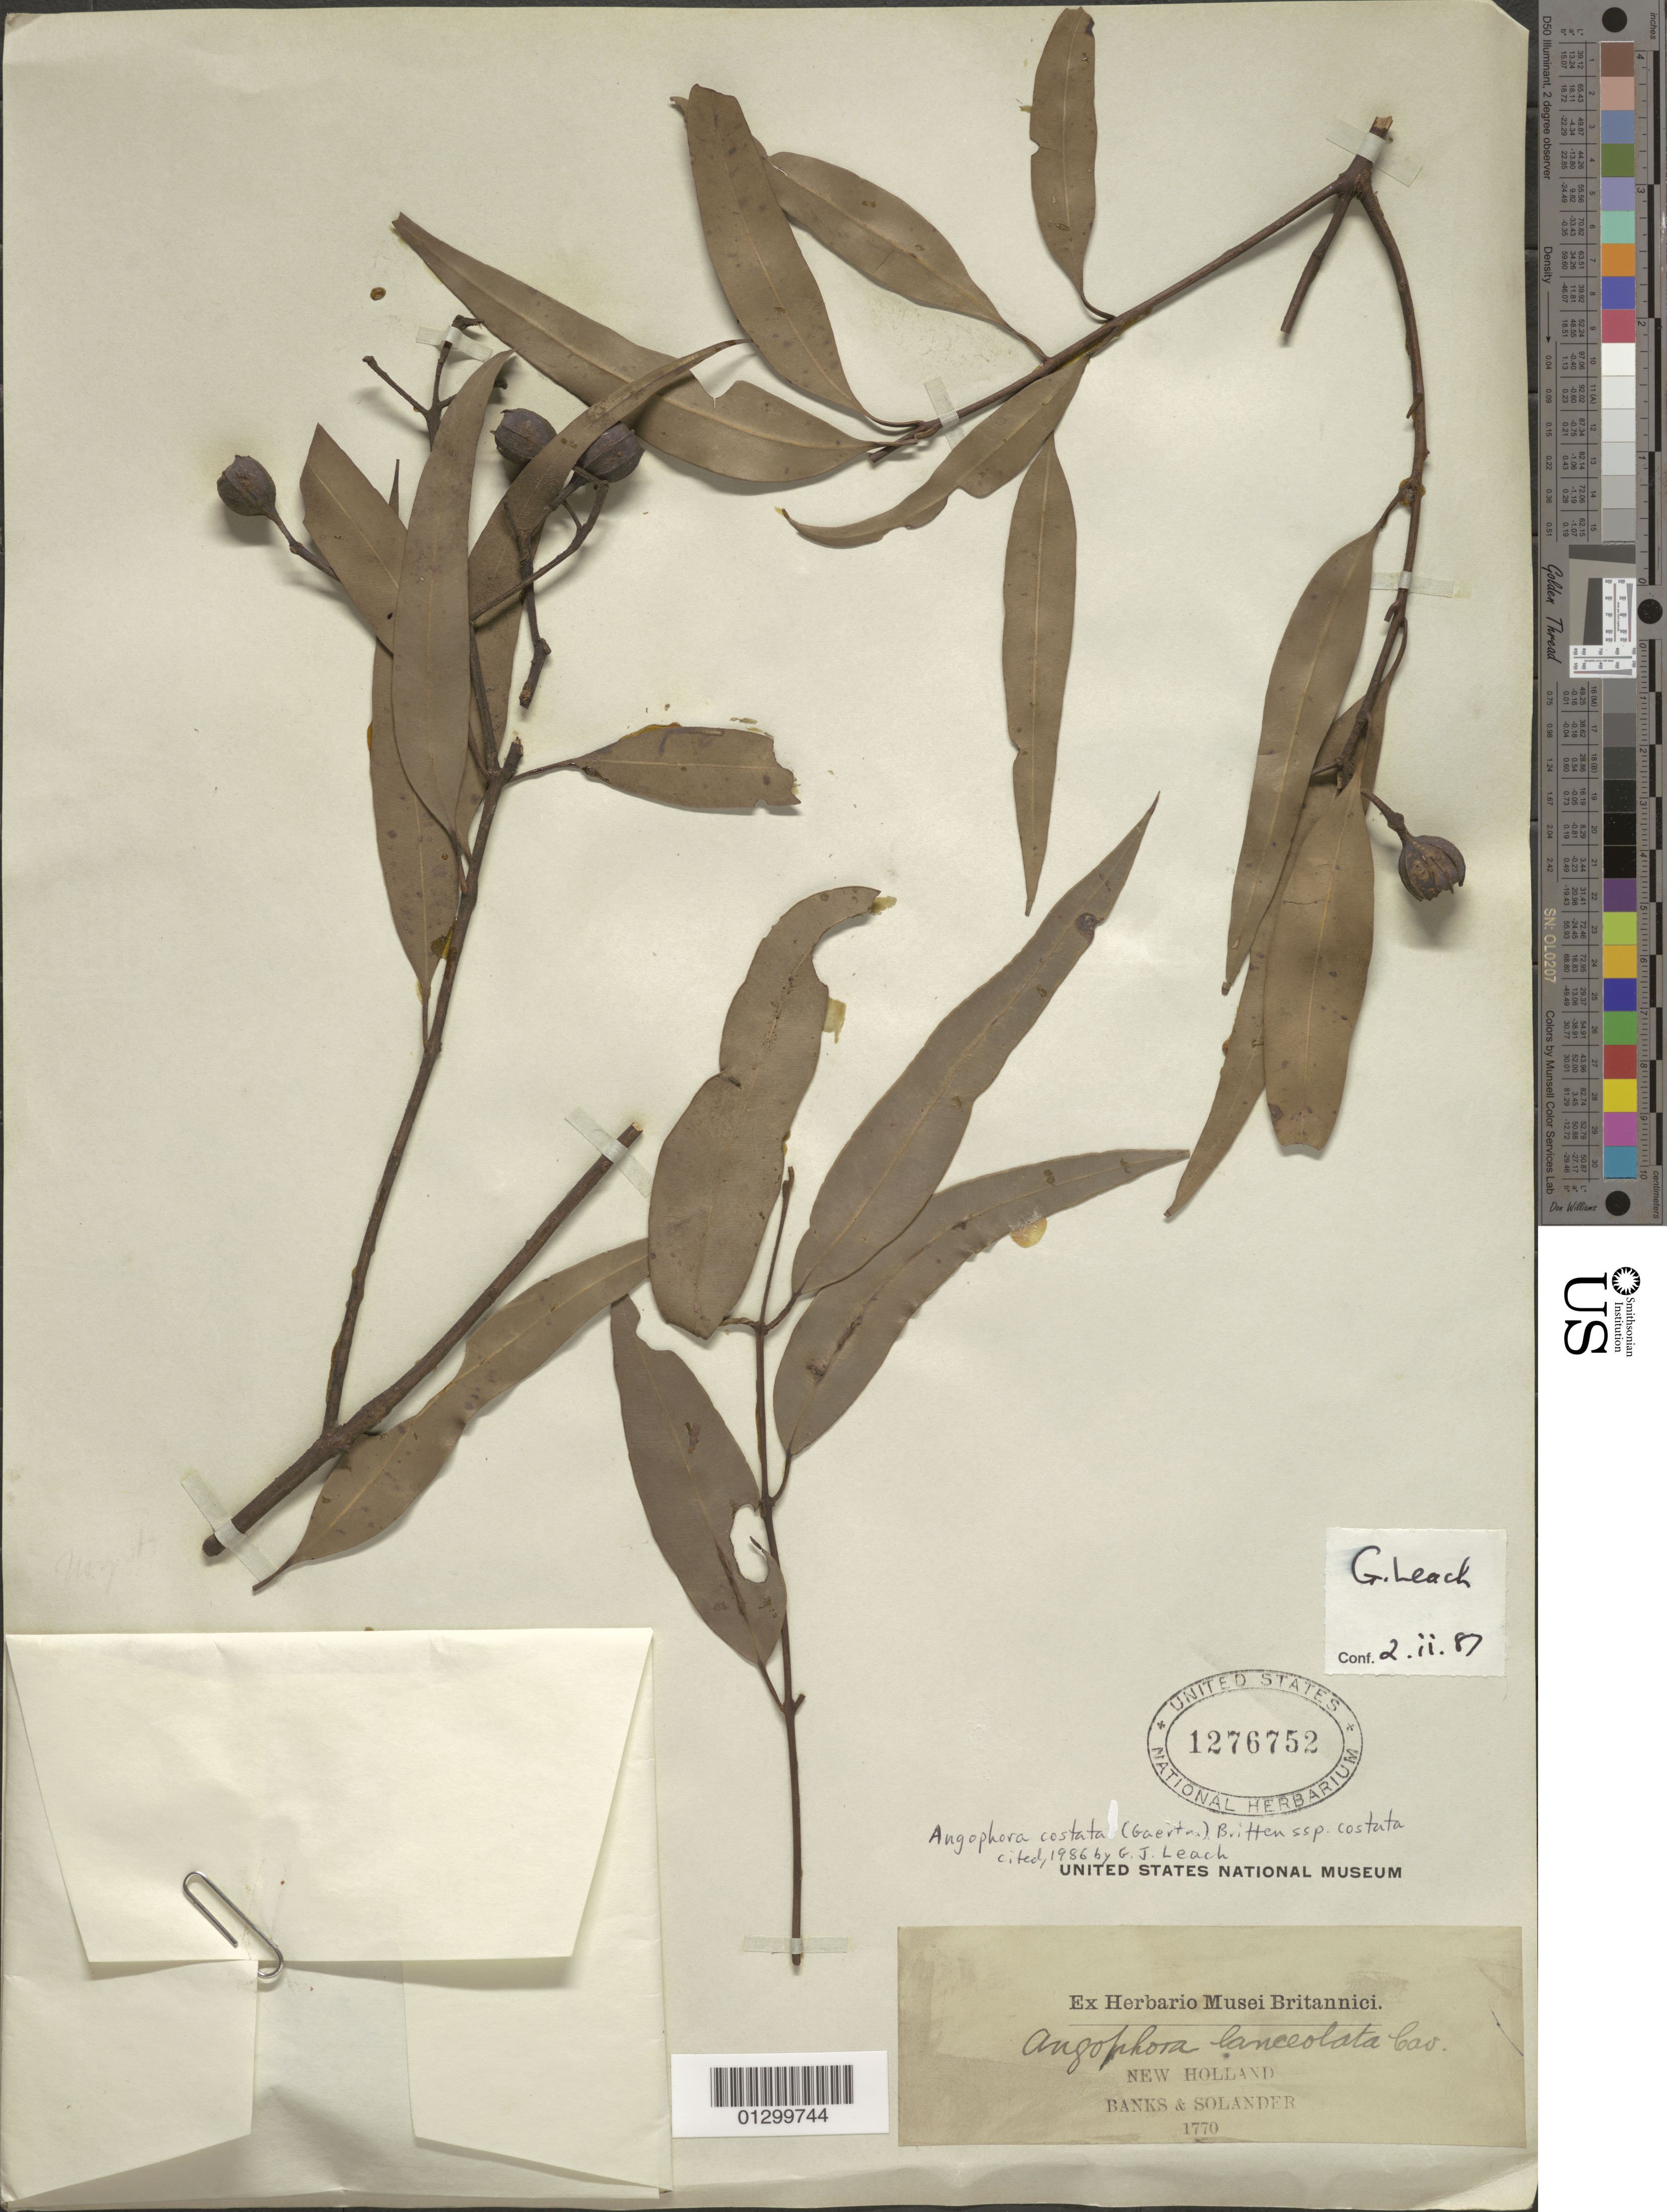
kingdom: Plantae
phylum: Tracheophyta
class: Magnoliopsida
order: Myrtales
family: Myrtaceae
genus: Angophora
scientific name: Angophora costata subsp. costata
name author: (Gaertn.) Britton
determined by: Leach, G. J.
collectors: J. Banks & D. C. Solander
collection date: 1770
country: Australia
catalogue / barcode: US 1276752